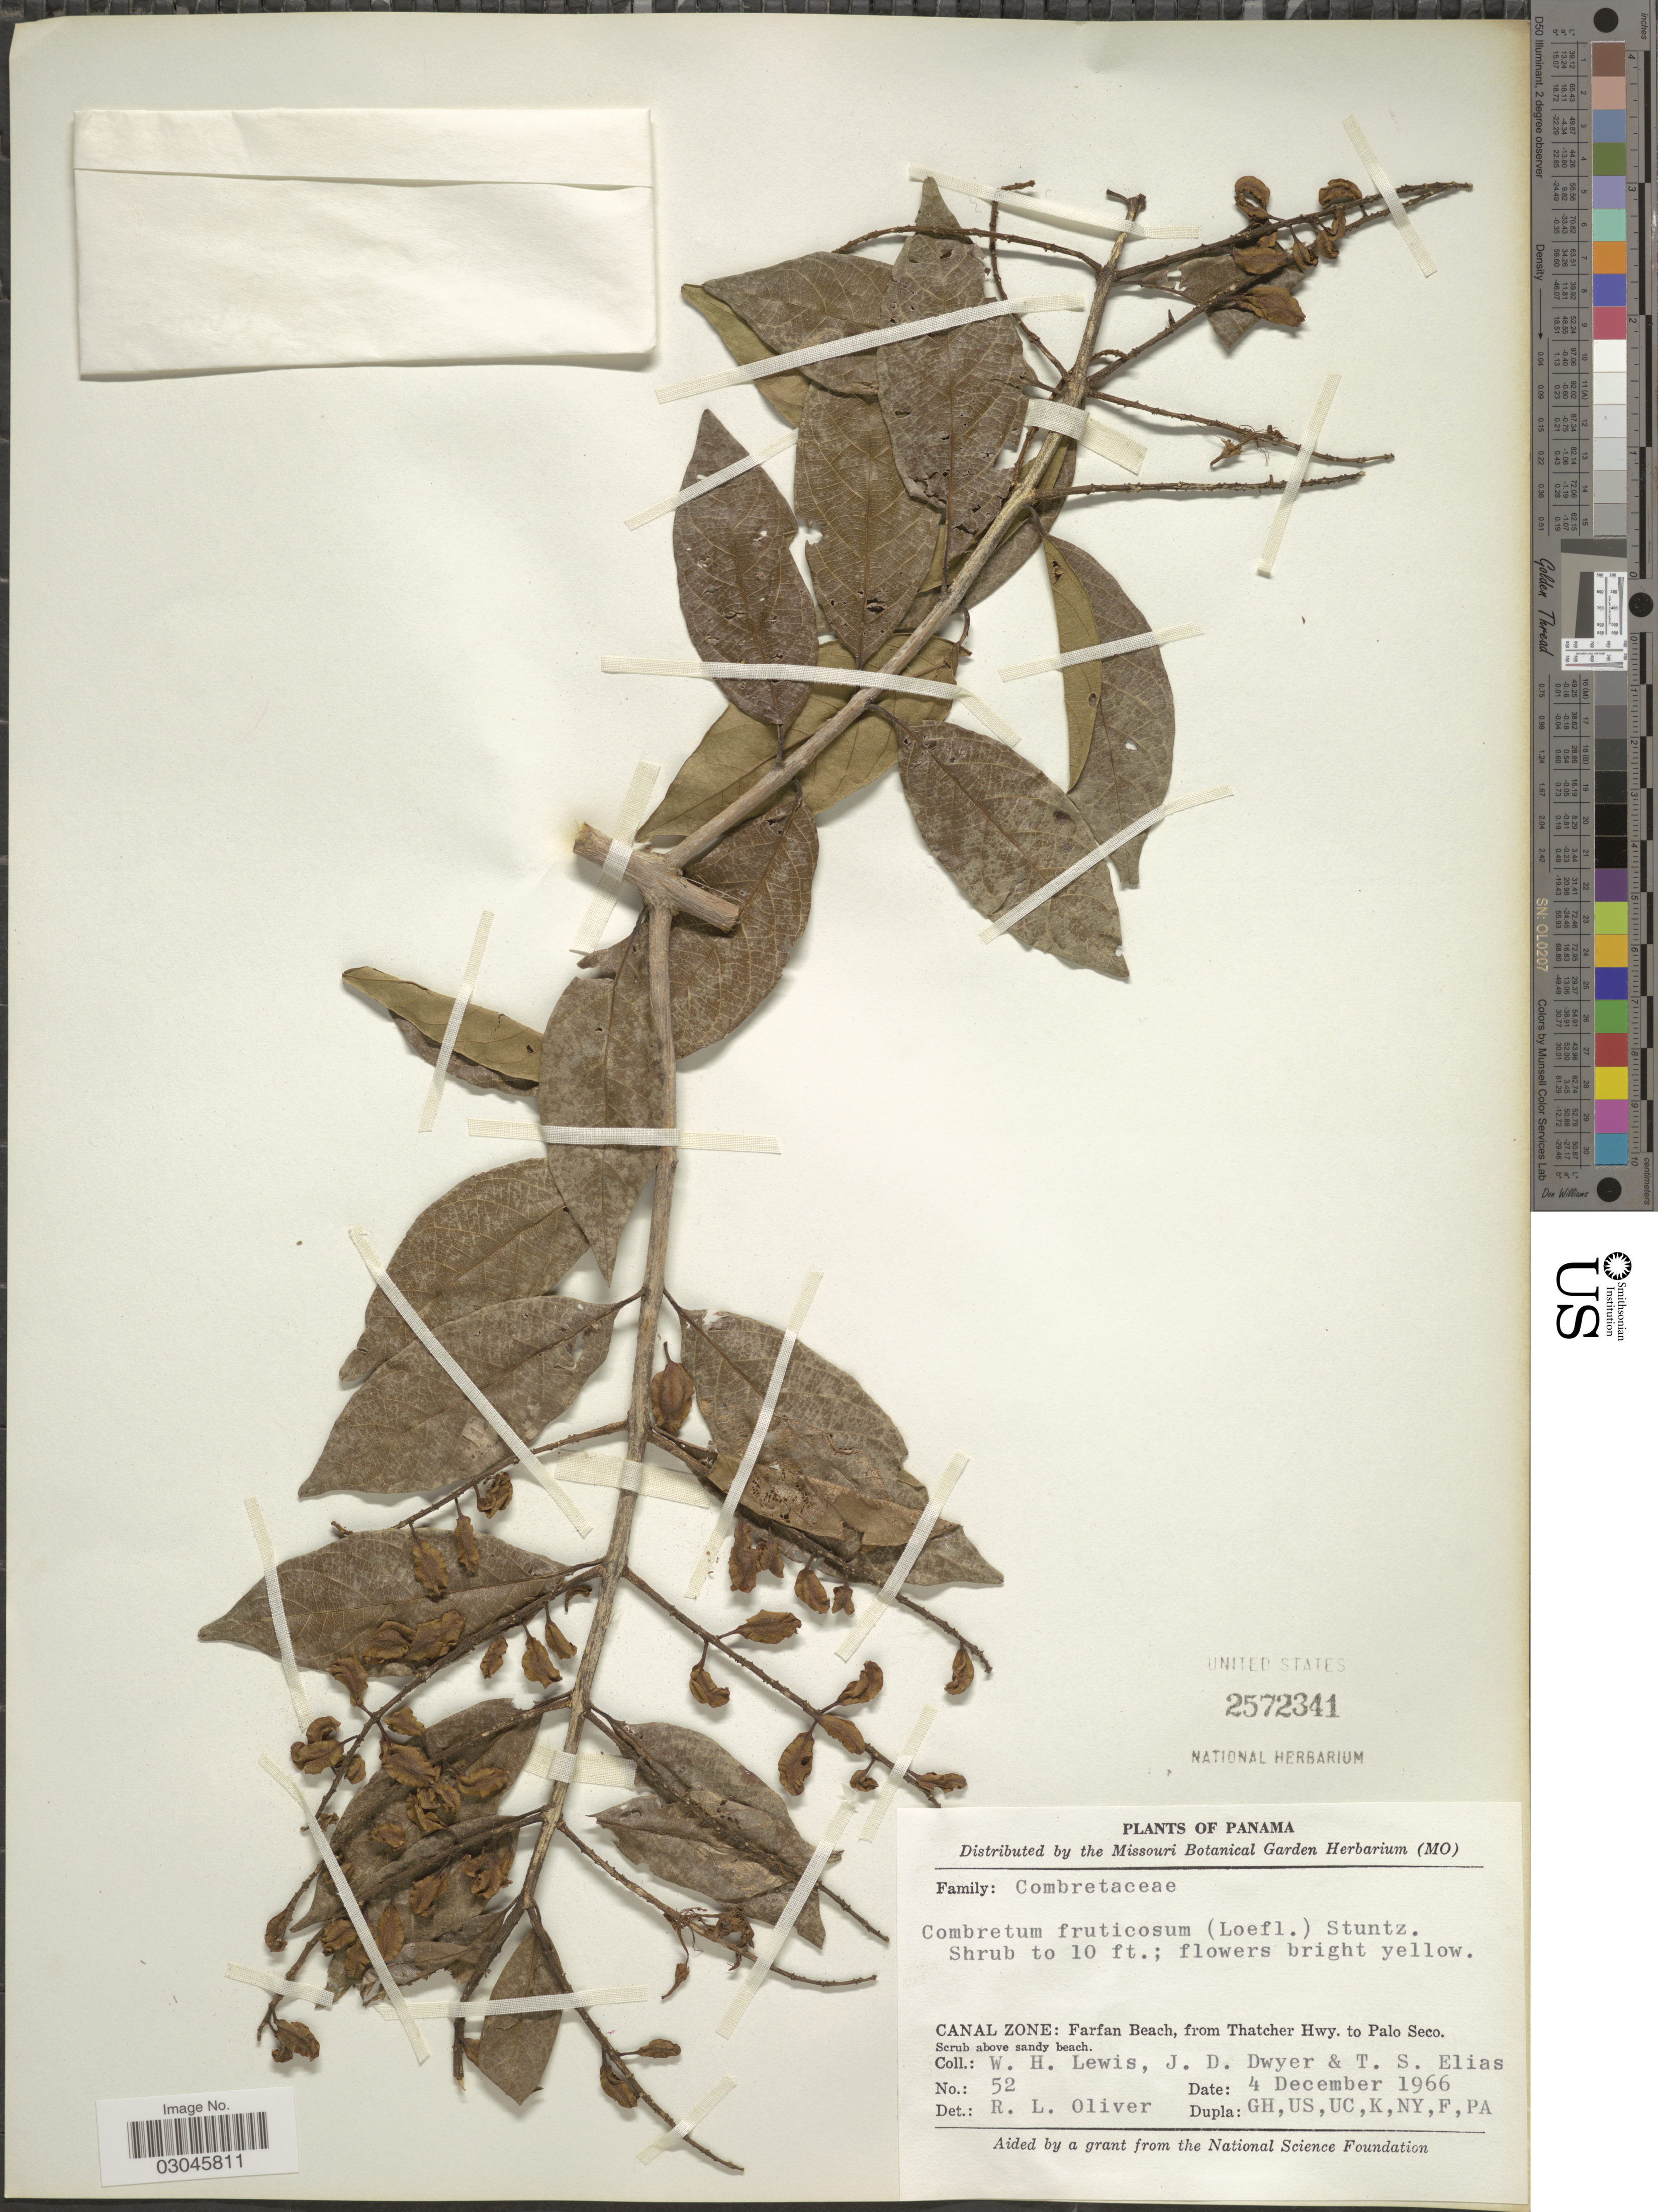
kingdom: Plantae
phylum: Tracheophyta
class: Magnoliopsida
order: Myrtales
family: Combretaceae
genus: Combretum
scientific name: Combretum fruticosum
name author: (Loefl.) Stuntz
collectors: W. H. Lewis, J. D. Dwyer & T. S. Elias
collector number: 52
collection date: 1966-12-04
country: Panama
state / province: Colón / Panamá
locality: Canal Zone: Farfan Beach, from Thatcher Hwy. to Palo Seco.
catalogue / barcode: US 2572341